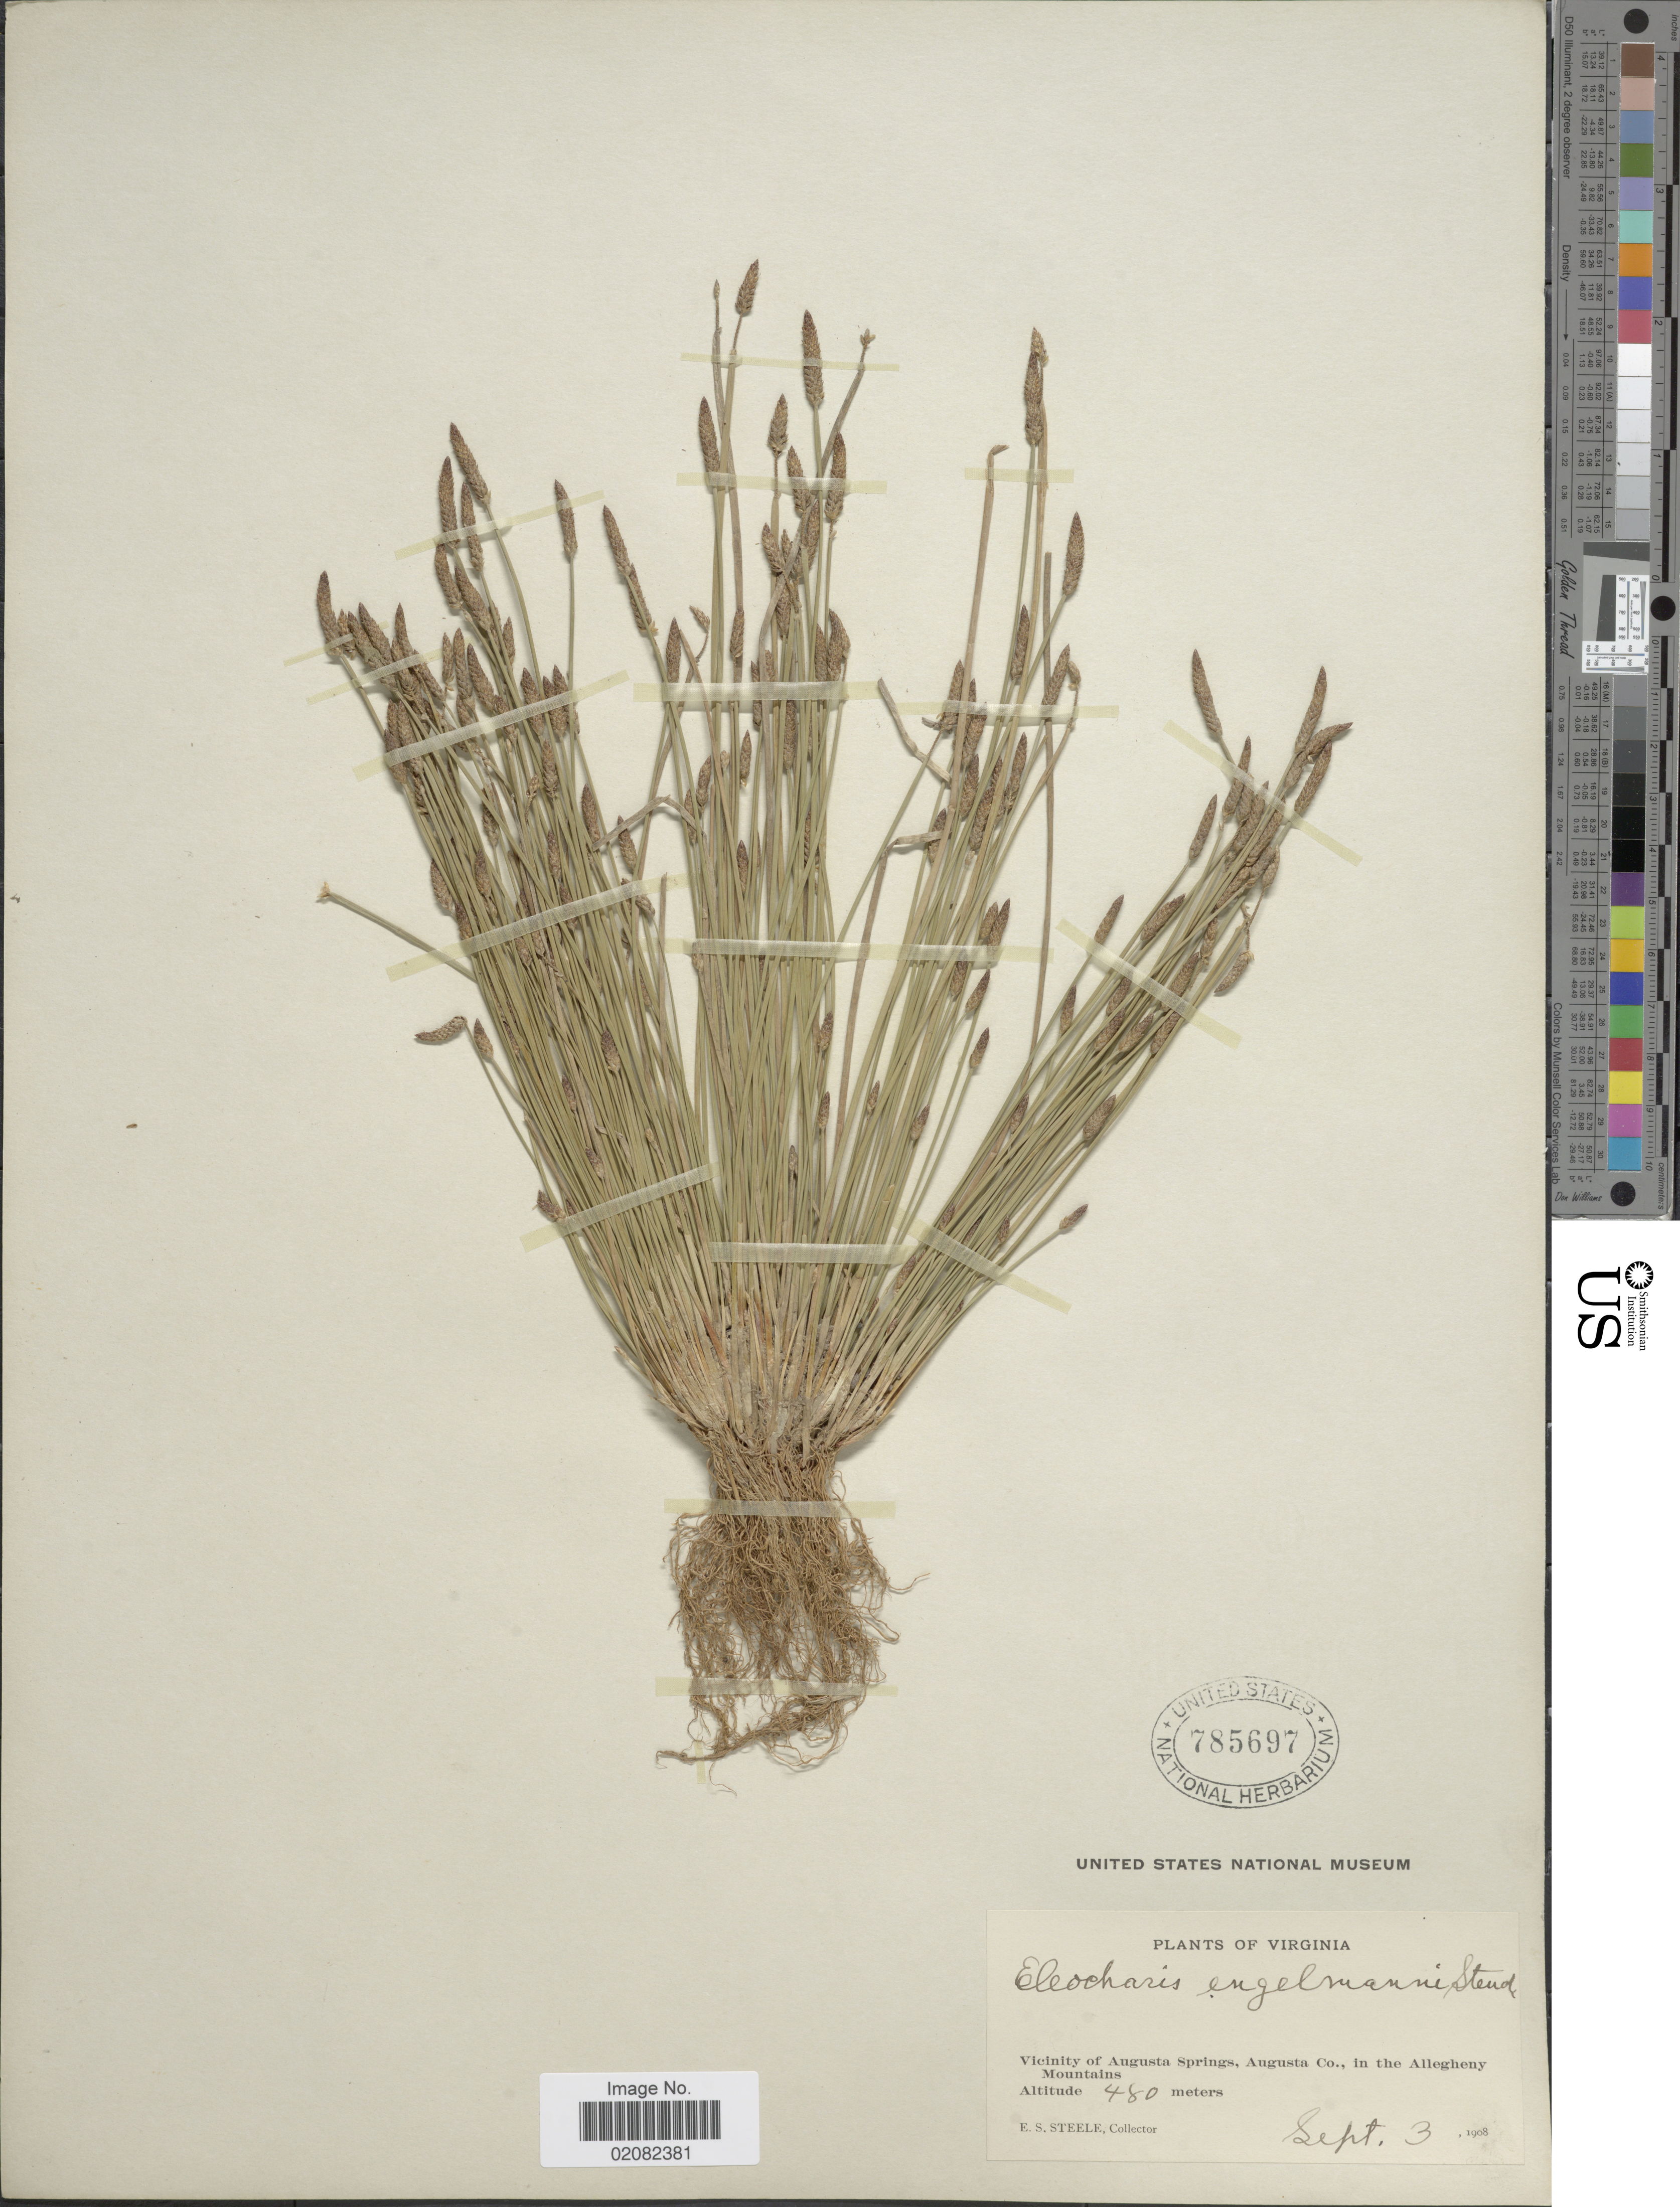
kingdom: Plantae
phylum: Tracheophyta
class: Liliopsida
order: Poales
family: Cyperaceae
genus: Eleocharis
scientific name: Eleocharis engelmannii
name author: Steud.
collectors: E. Steele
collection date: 1908-09-03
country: United States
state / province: Virginia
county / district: Augusta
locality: Vicinity of Augusta Springs, Augusta Co, in thye Allegheny Mountains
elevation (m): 480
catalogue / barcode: US 785697